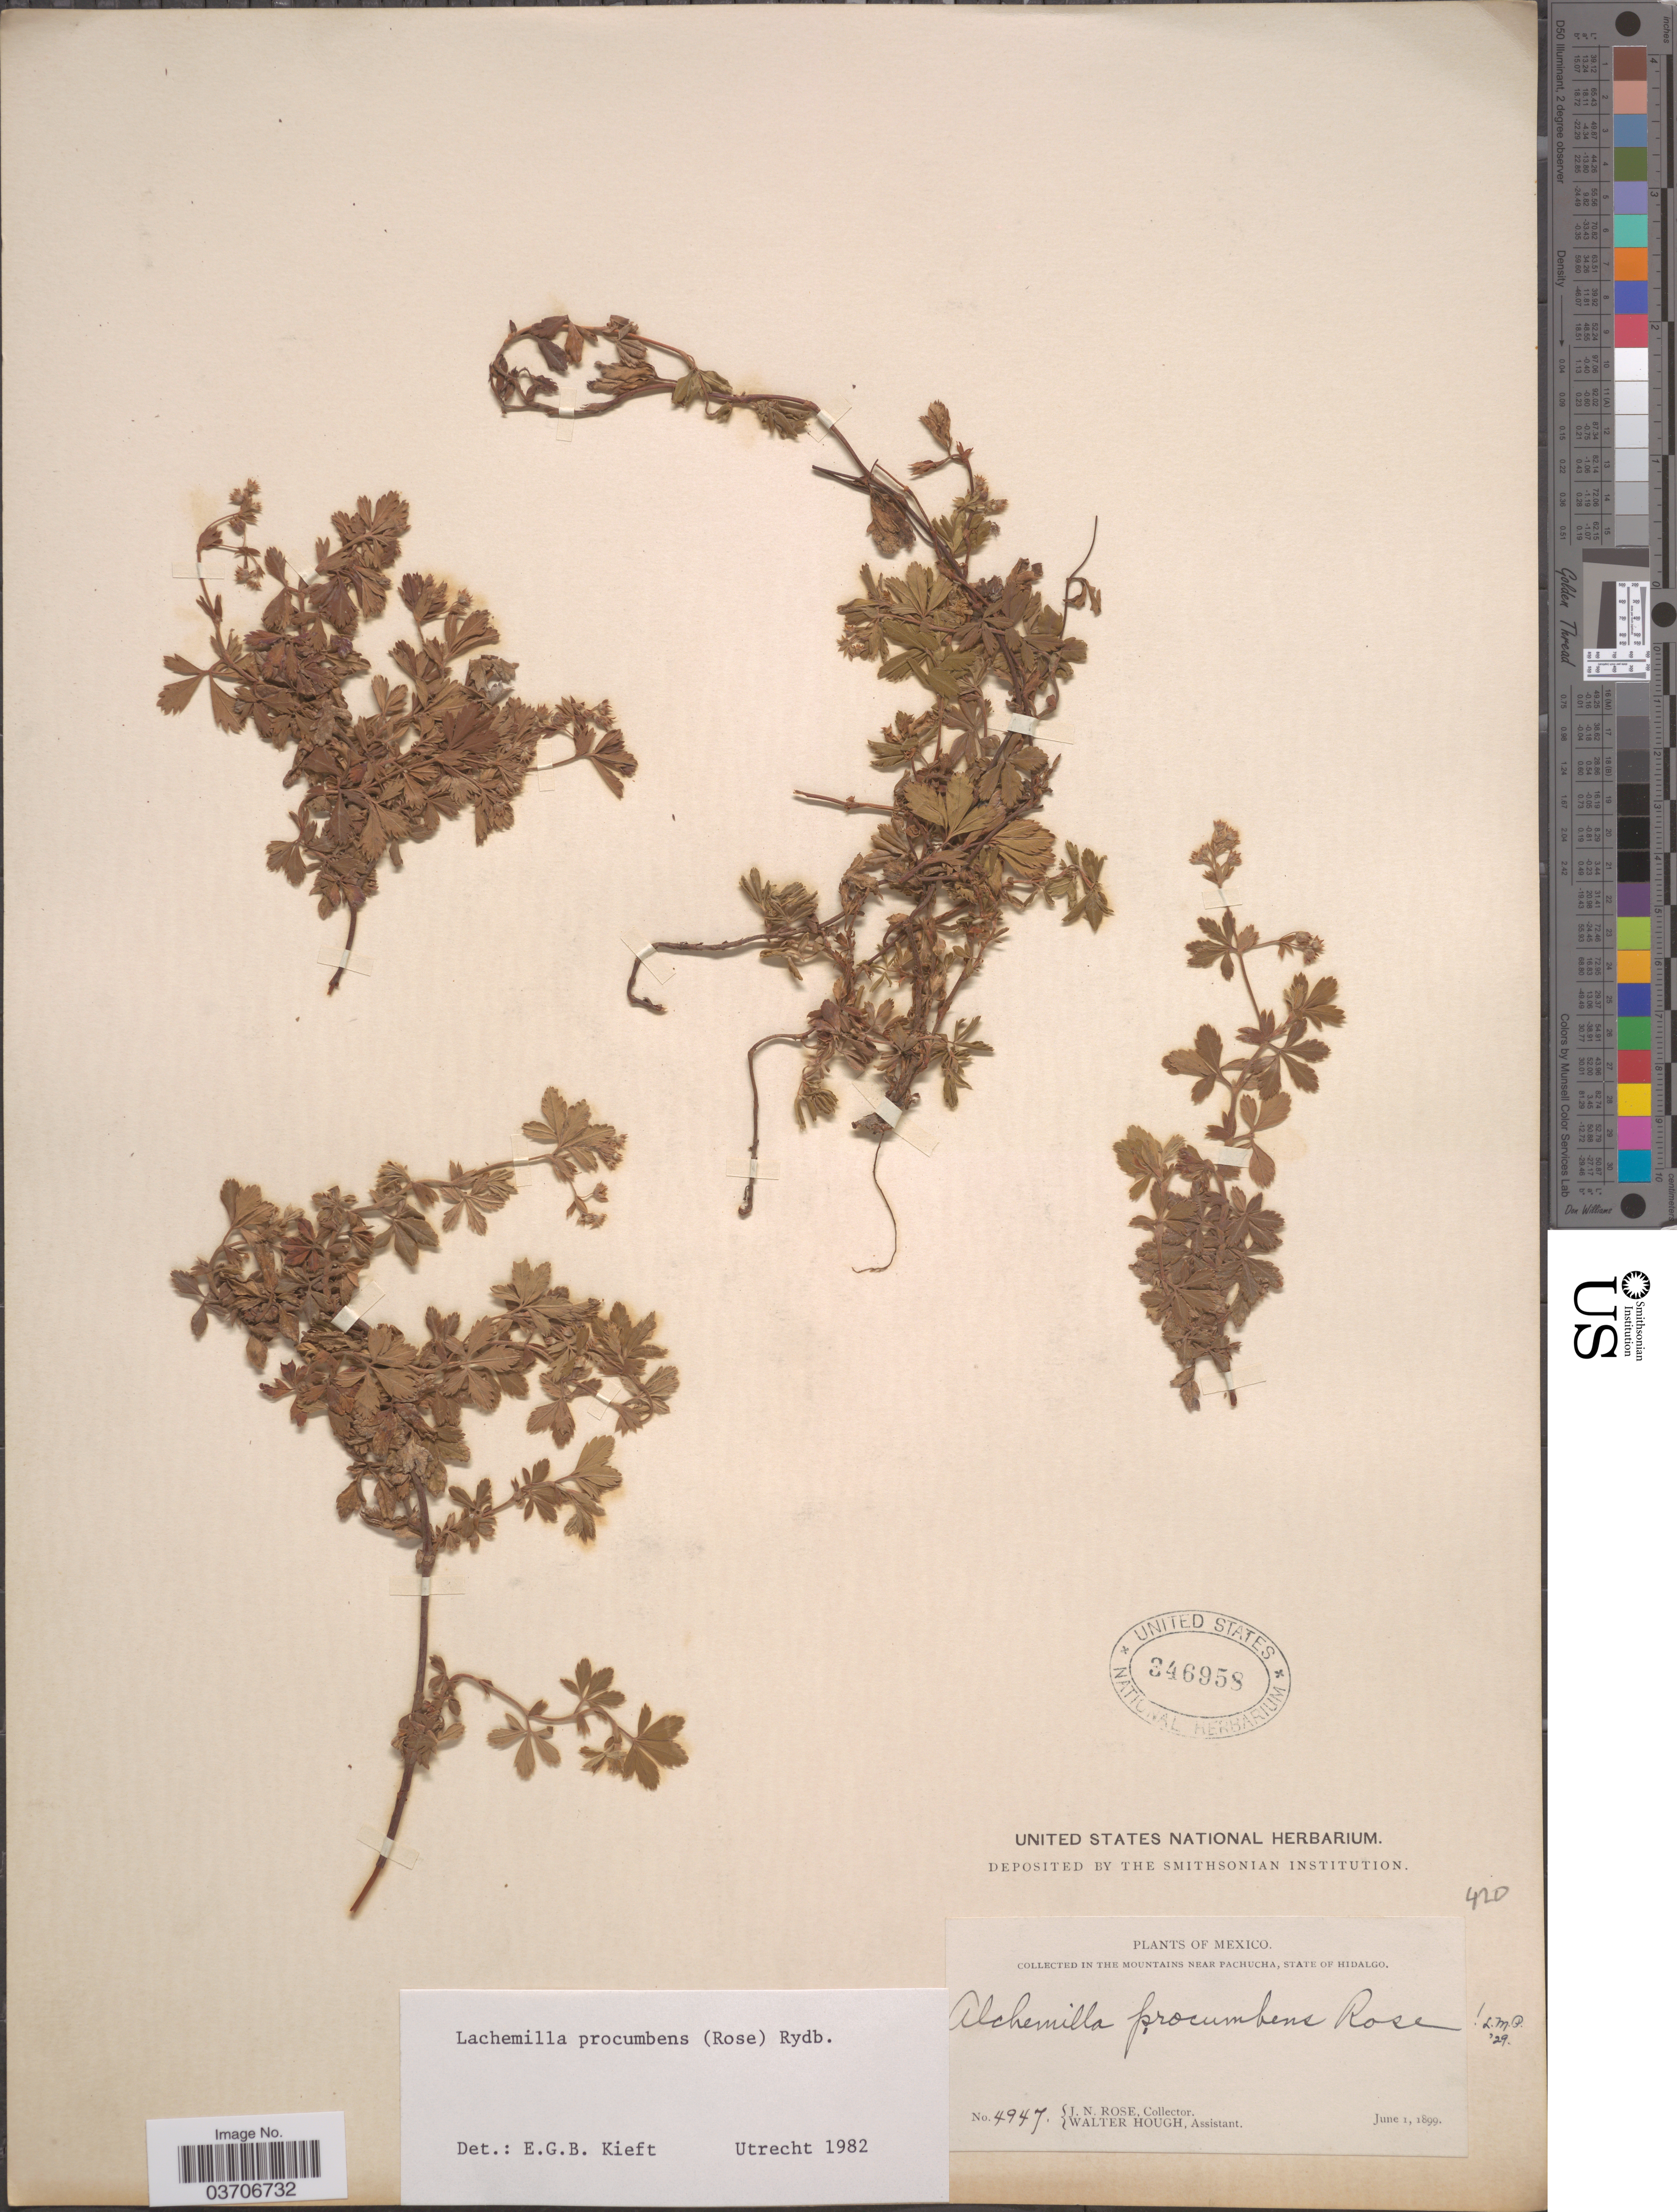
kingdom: Plantae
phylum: Tracheophyta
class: Magnoliopsida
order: Rosales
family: Rosaceae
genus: Lachemilla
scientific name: Lachemilla procumbens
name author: (Rose) Rydb.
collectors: J. N. Rose & W. Hough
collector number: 4947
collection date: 1899-06-01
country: Mexico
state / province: Hidalgo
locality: In the mountains near Pachucha.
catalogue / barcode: US 346958